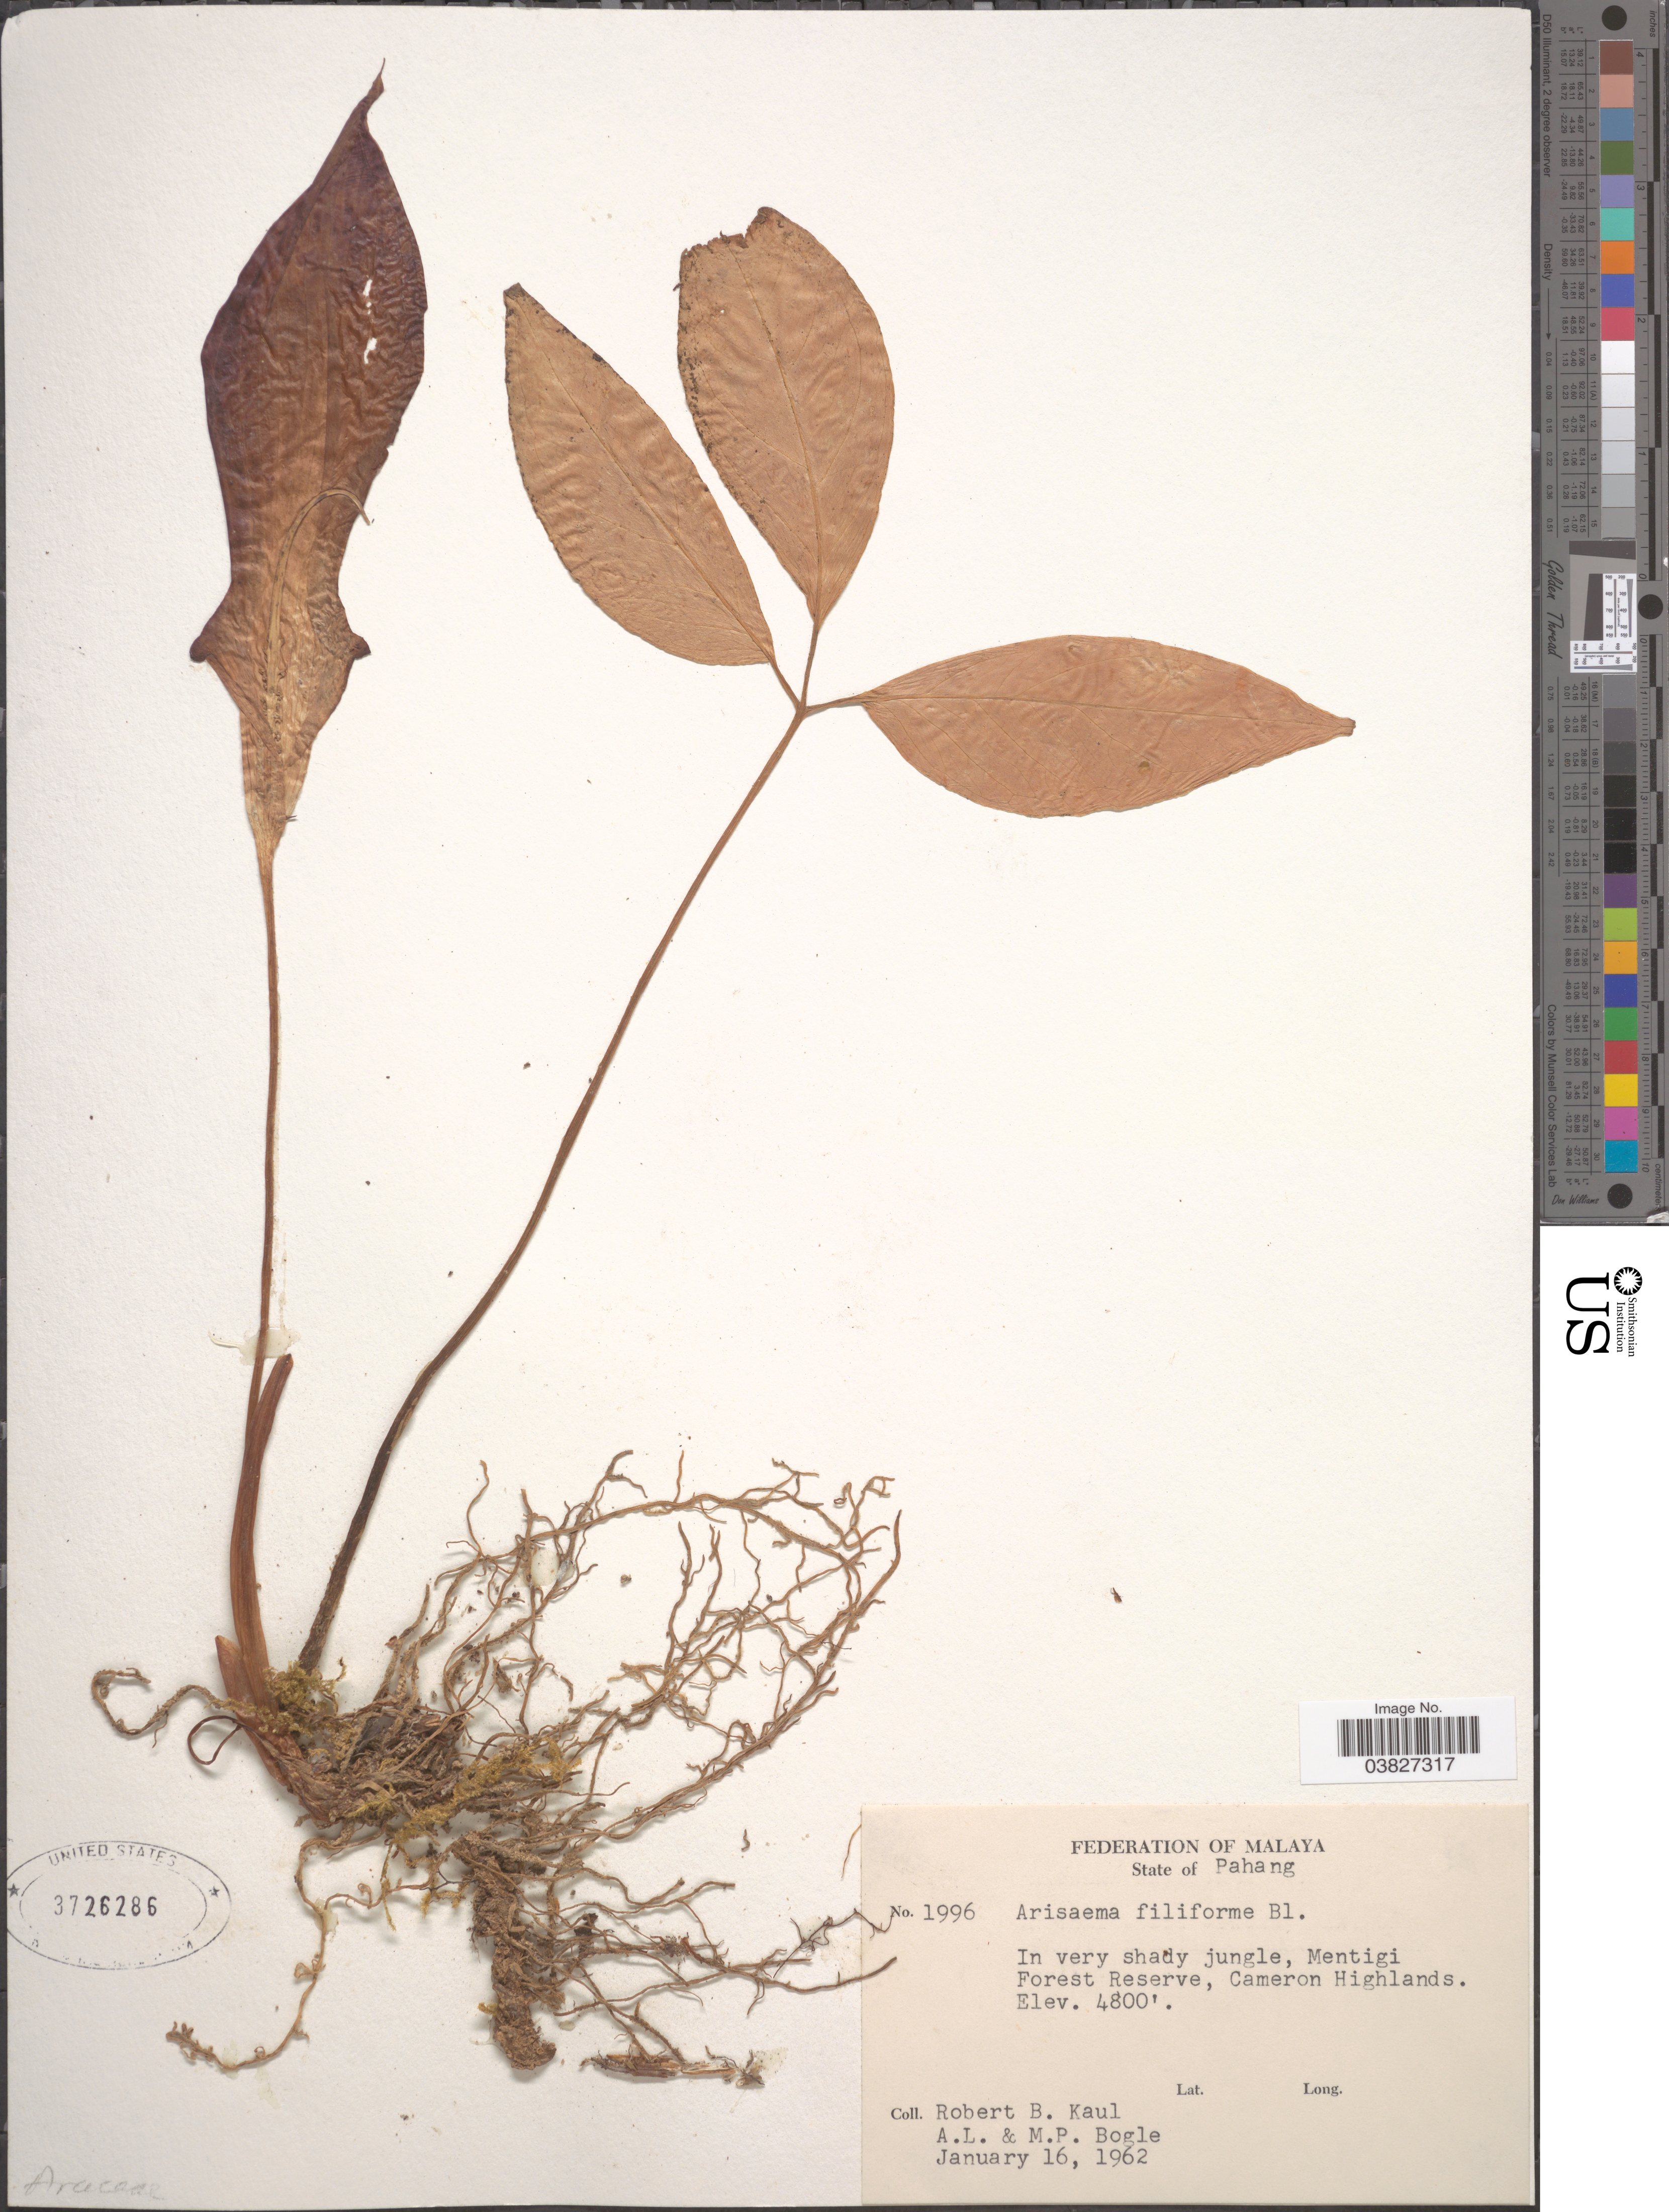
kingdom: Plantae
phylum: Tracheophyta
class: Liliopsida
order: Alismatales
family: Araceae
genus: Arisaema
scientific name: Arisaema filiforme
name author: (Reinw.) Blume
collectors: R. Kaul, Bogle, A.L. & M. Bogle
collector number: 1996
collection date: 1962-01-16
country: Malaysia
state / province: Pahang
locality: In very shady jungle, Mentigi. Forest Reserve, Cameron Highlands.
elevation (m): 1463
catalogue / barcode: US 3726286